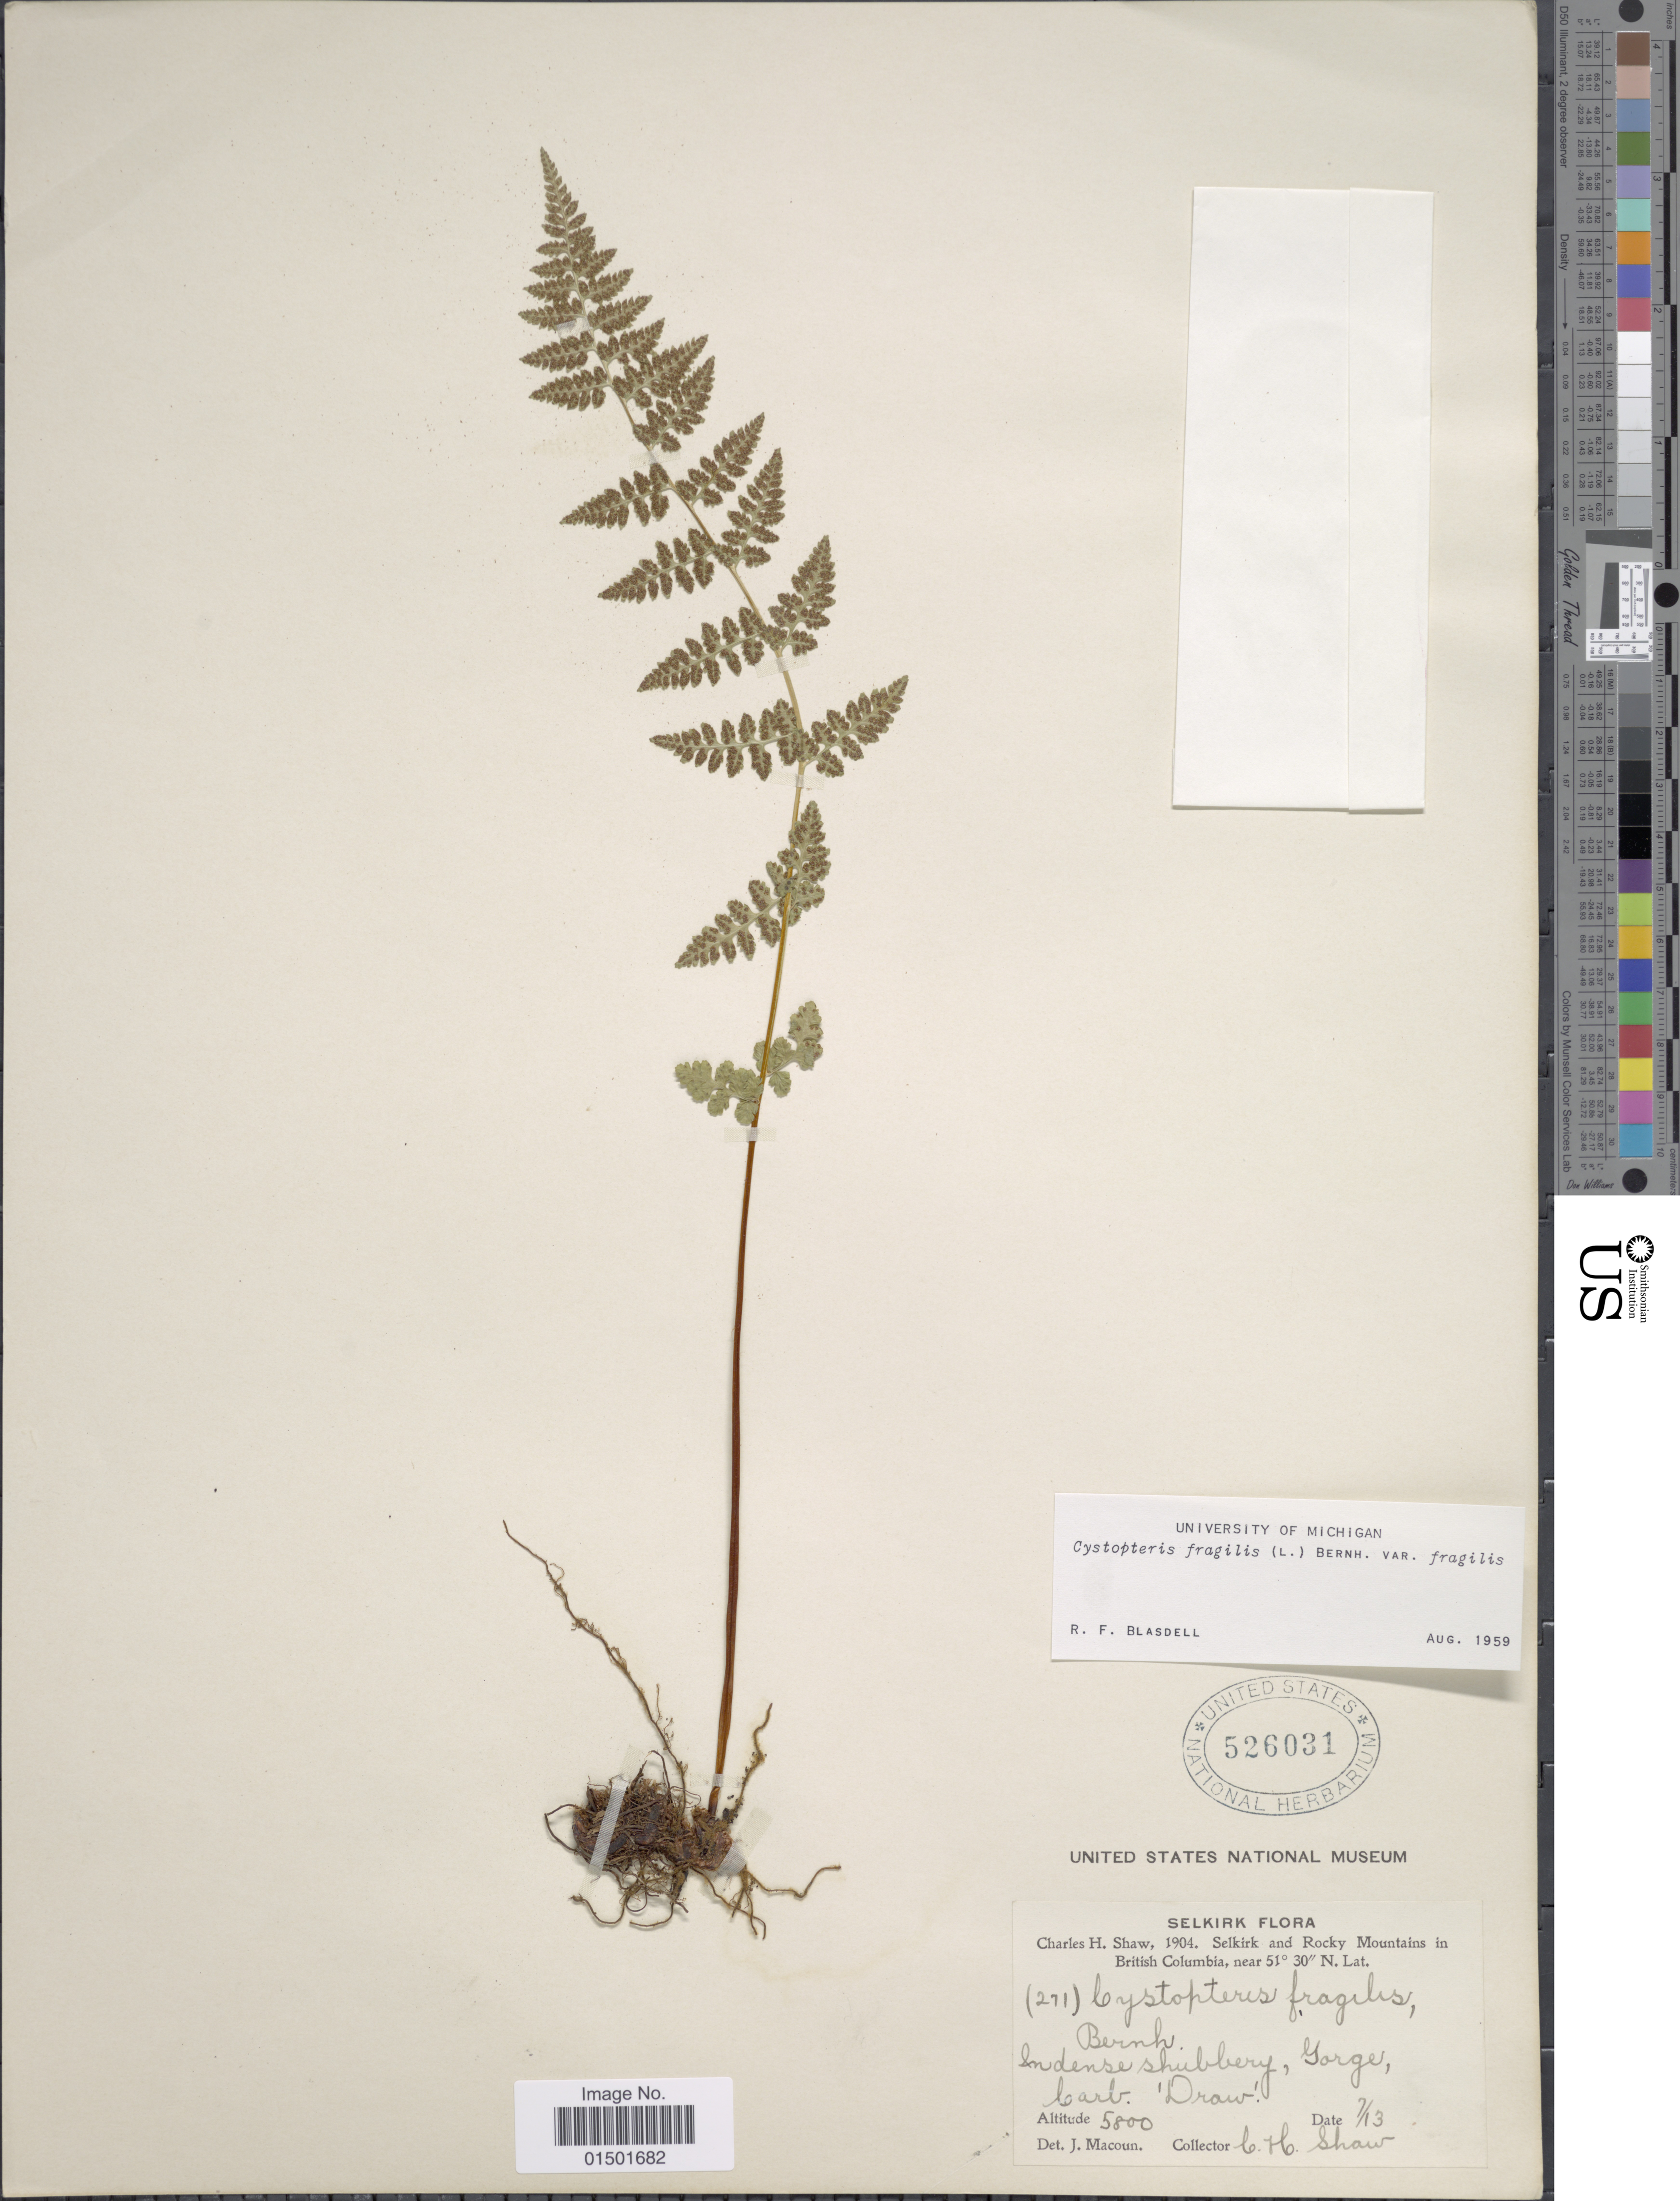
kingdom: Plantae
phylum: Tracheophyta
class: Polypodiopsida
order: Polypodiales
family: Cystopteridaceae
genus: Cystopteris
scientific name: Cystopteris fragilis var. fragilis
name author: (L.) Bernh.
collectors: C. H. Shaw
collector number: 271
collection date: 1904-07-13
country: Canada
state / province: British Columbia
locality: Selkirk and Rocky Mountains, Gorge, Carb. 'Draw'.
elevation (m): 1768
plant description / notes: Precise locality edit: Corrected "Gorge barb" to "Gorge, Carb. 'Draw'."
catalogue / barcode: US 526031